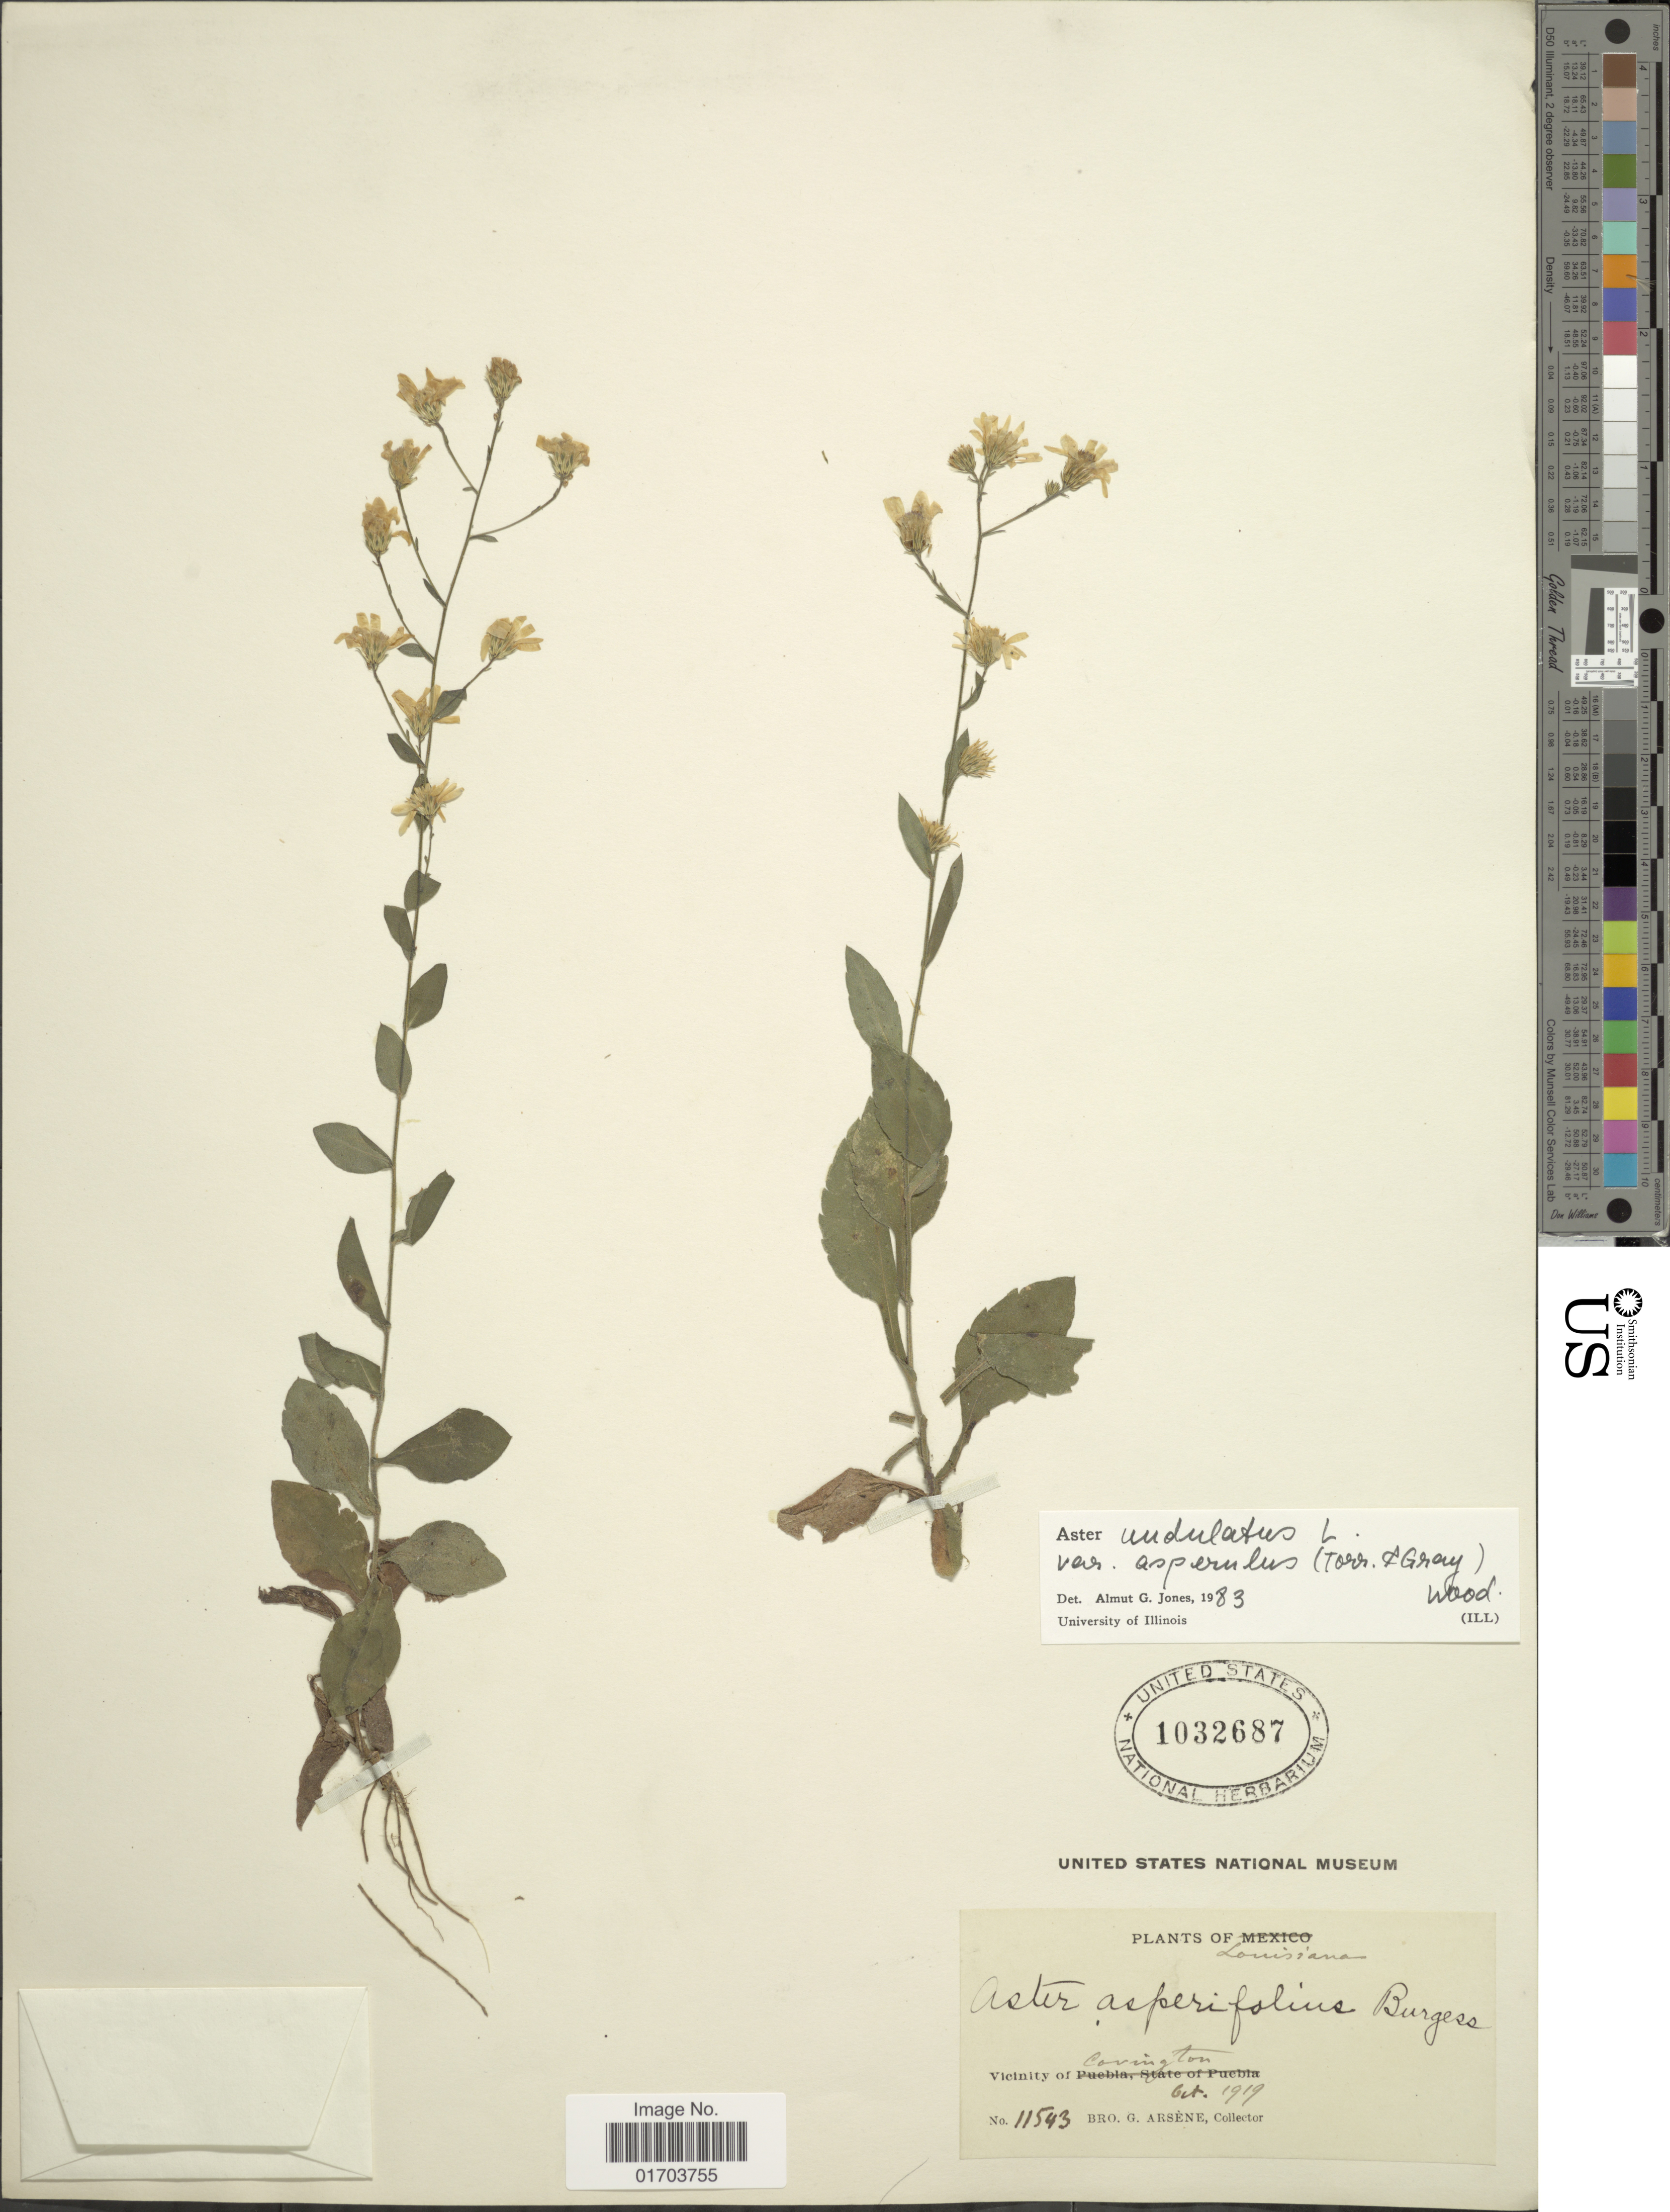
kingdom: Plantae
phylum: Tracheophyta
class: Magnoliopsida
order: Asterales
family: Asteraceae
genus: Symphyotrichum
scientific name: Symphyotrichum undulatum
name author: (L.) G.L. Nesom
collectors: Bro. G. Arsène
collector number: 11543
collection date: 1919-10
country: United States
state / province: Louisiana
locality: Vicinity of Covington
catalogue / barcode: US 1032687